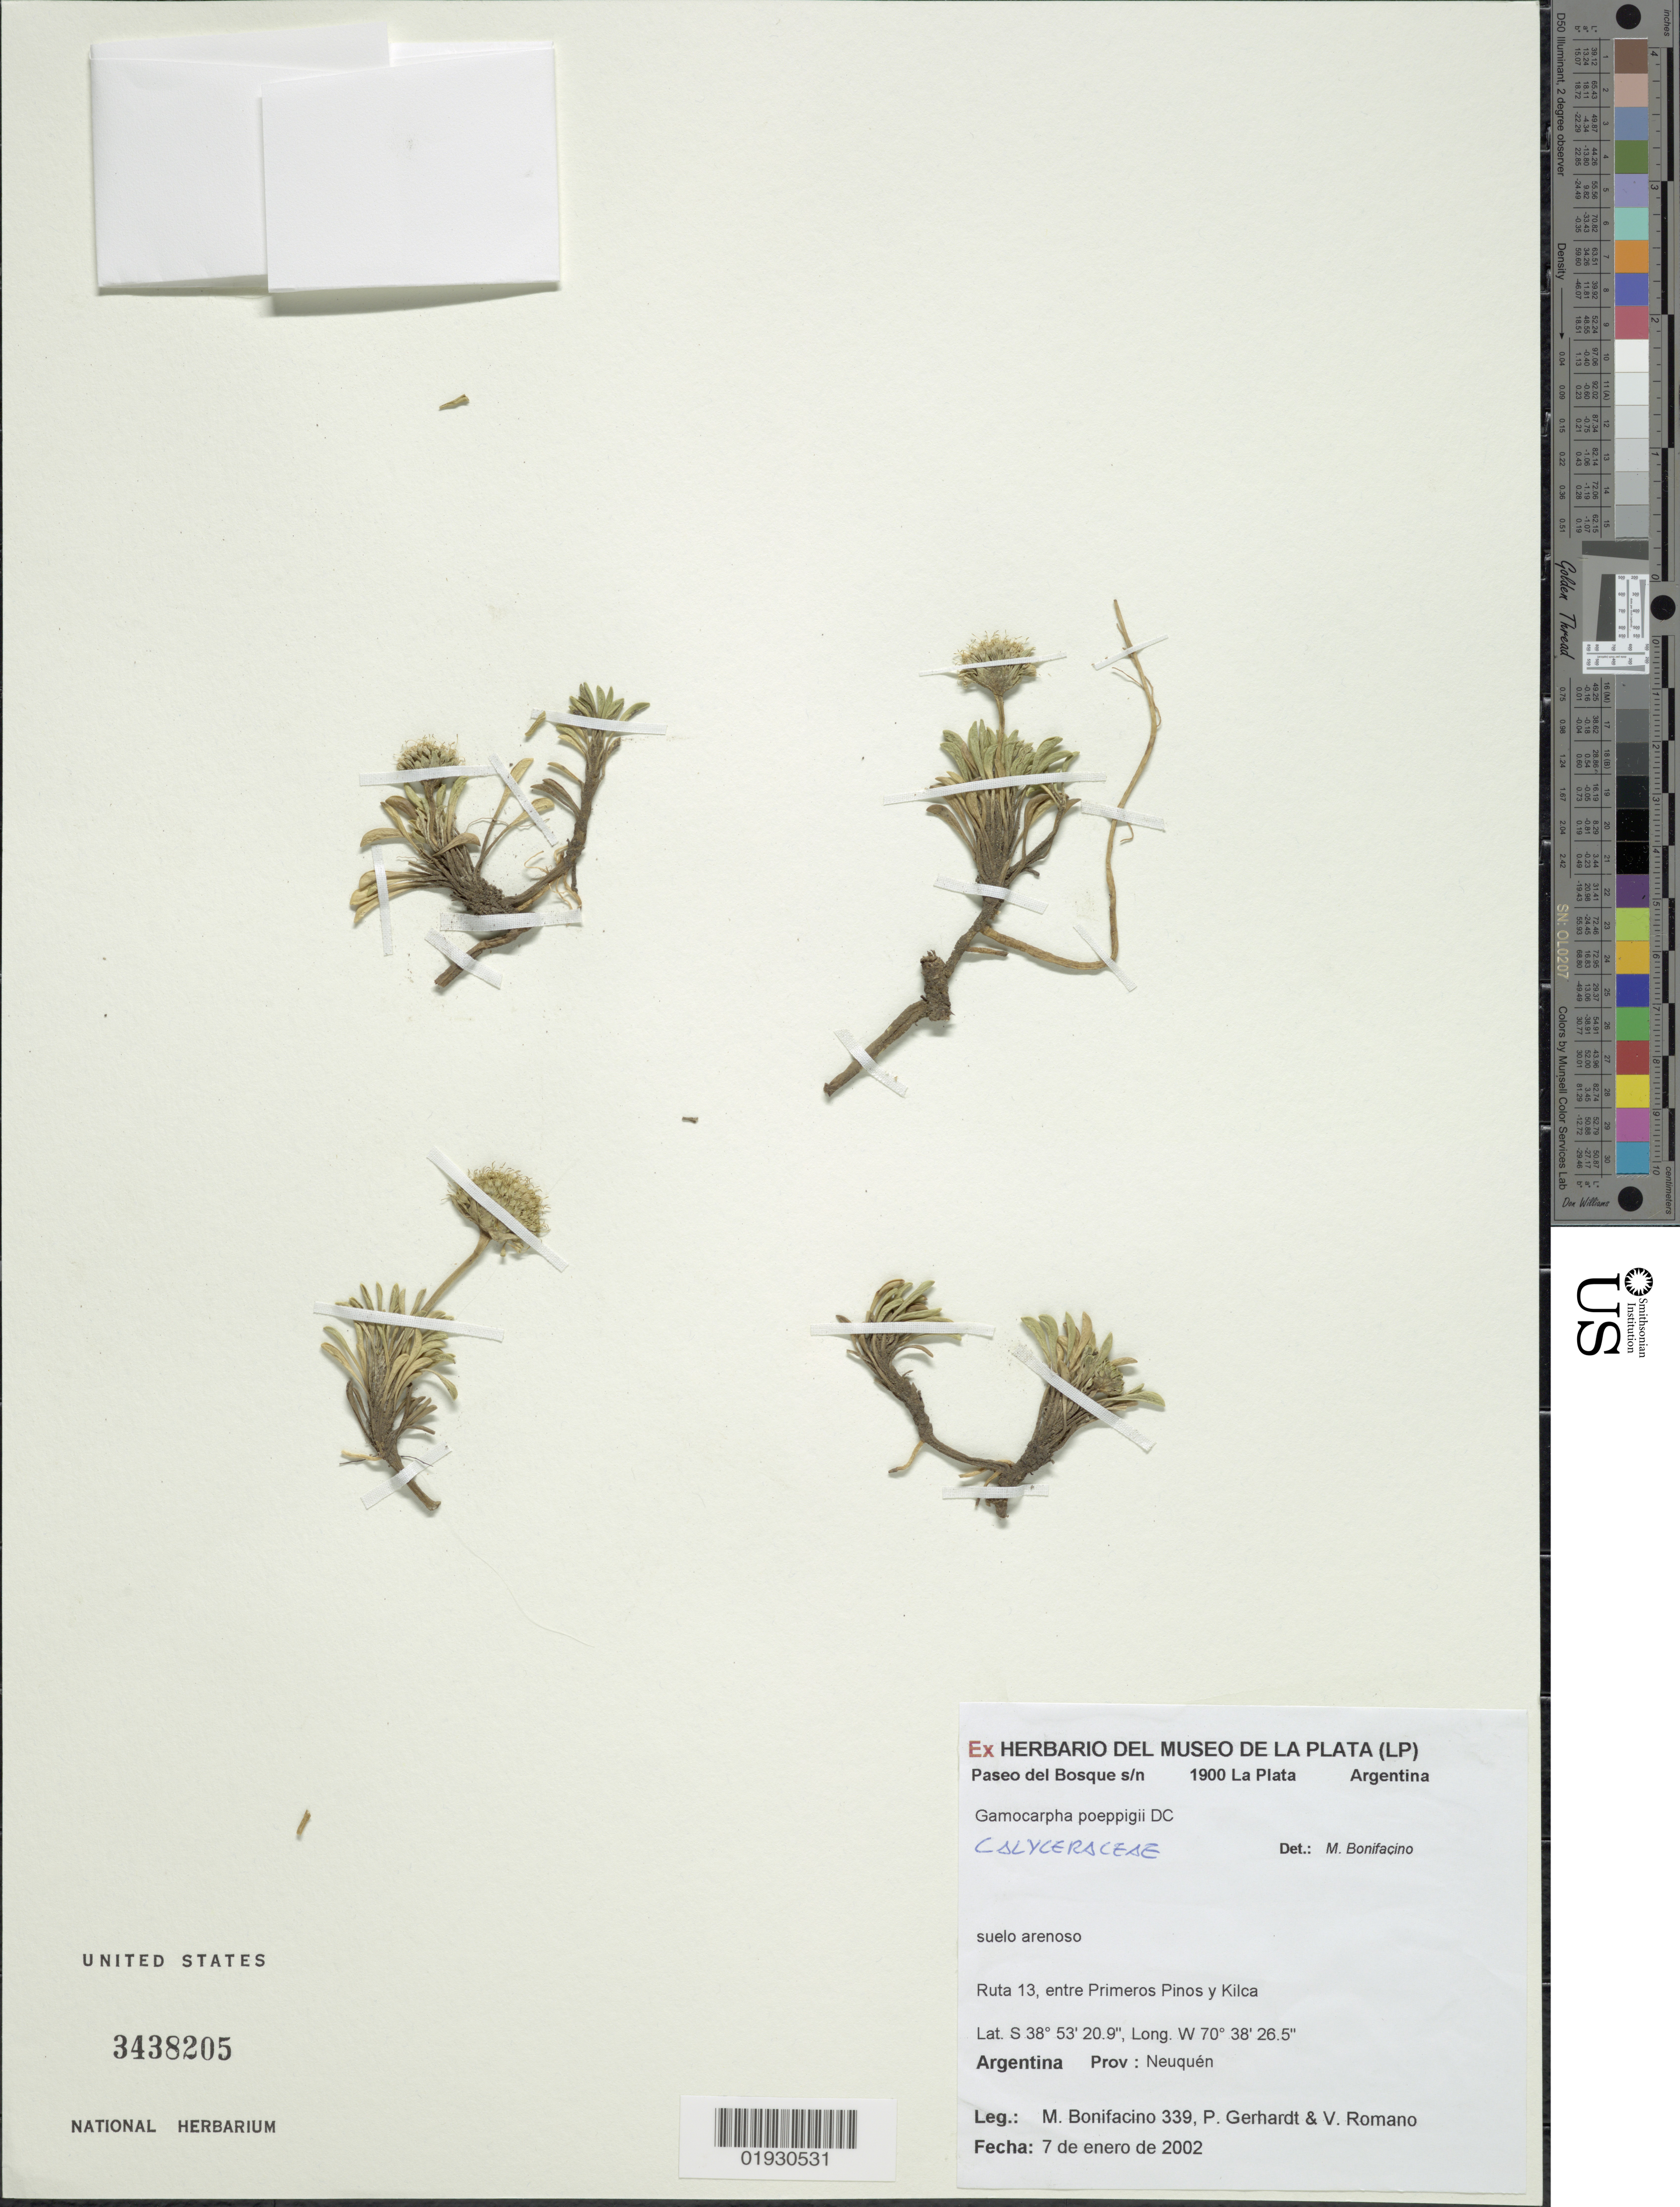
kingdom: Plantae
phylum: Tracheophyta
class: Magnoliopsida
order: Asterales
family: Calyceraceae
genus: Gamocarpha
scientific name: Gamocarpha poeppigii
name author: DC.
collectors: M. Bonifacino, P. Gerhardt & V. Romano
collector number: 0339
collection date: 2002-01-07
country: Argentina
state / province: Neuquen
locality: Ruta 13, entre Primeros Pinos y Kilca. Prov: Neuquén.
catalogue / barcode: US 3438205